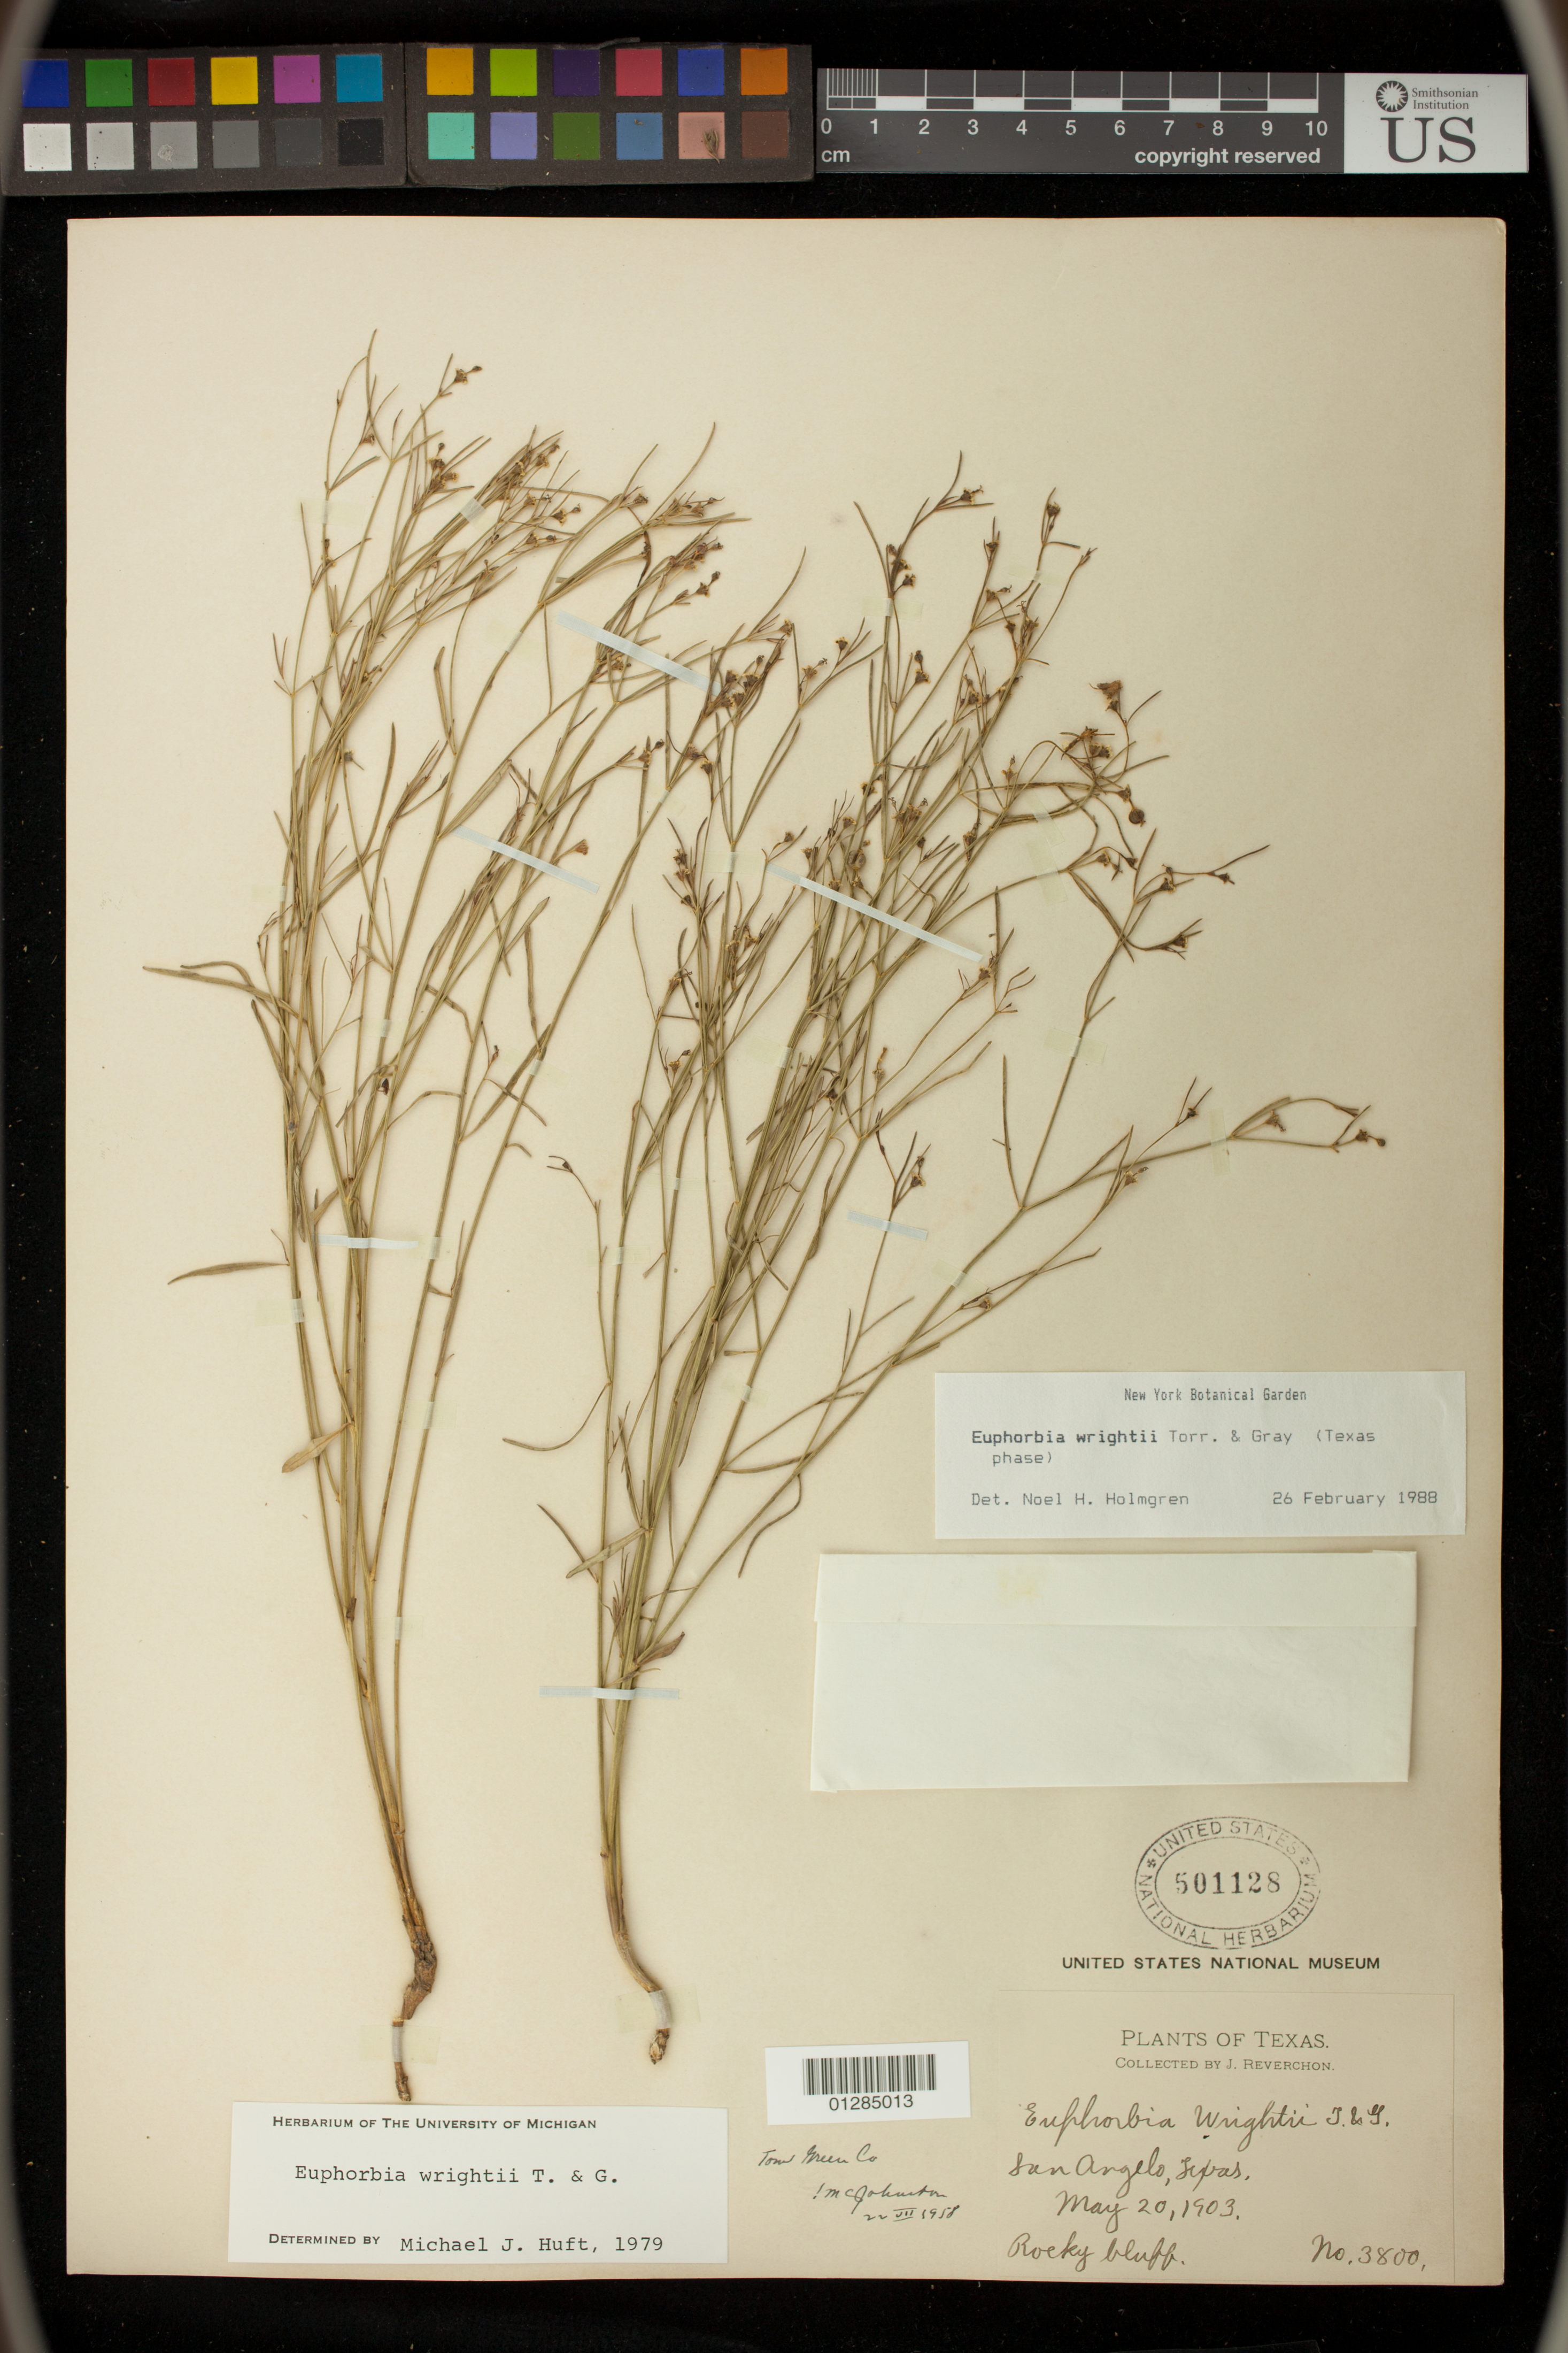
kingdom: Plantae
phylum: Tracheophyta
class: Magnoliopsida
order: Malpighiales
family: Euphorbiaceae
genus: Euphorbia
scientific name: Euphorbia wrightii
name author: Torr. & A. Gray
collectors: J. Reverchon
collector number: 3800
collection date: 1903-05-20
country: United States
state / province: Texas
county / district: Tom Green County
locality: San Angelo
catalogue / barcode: US 501128